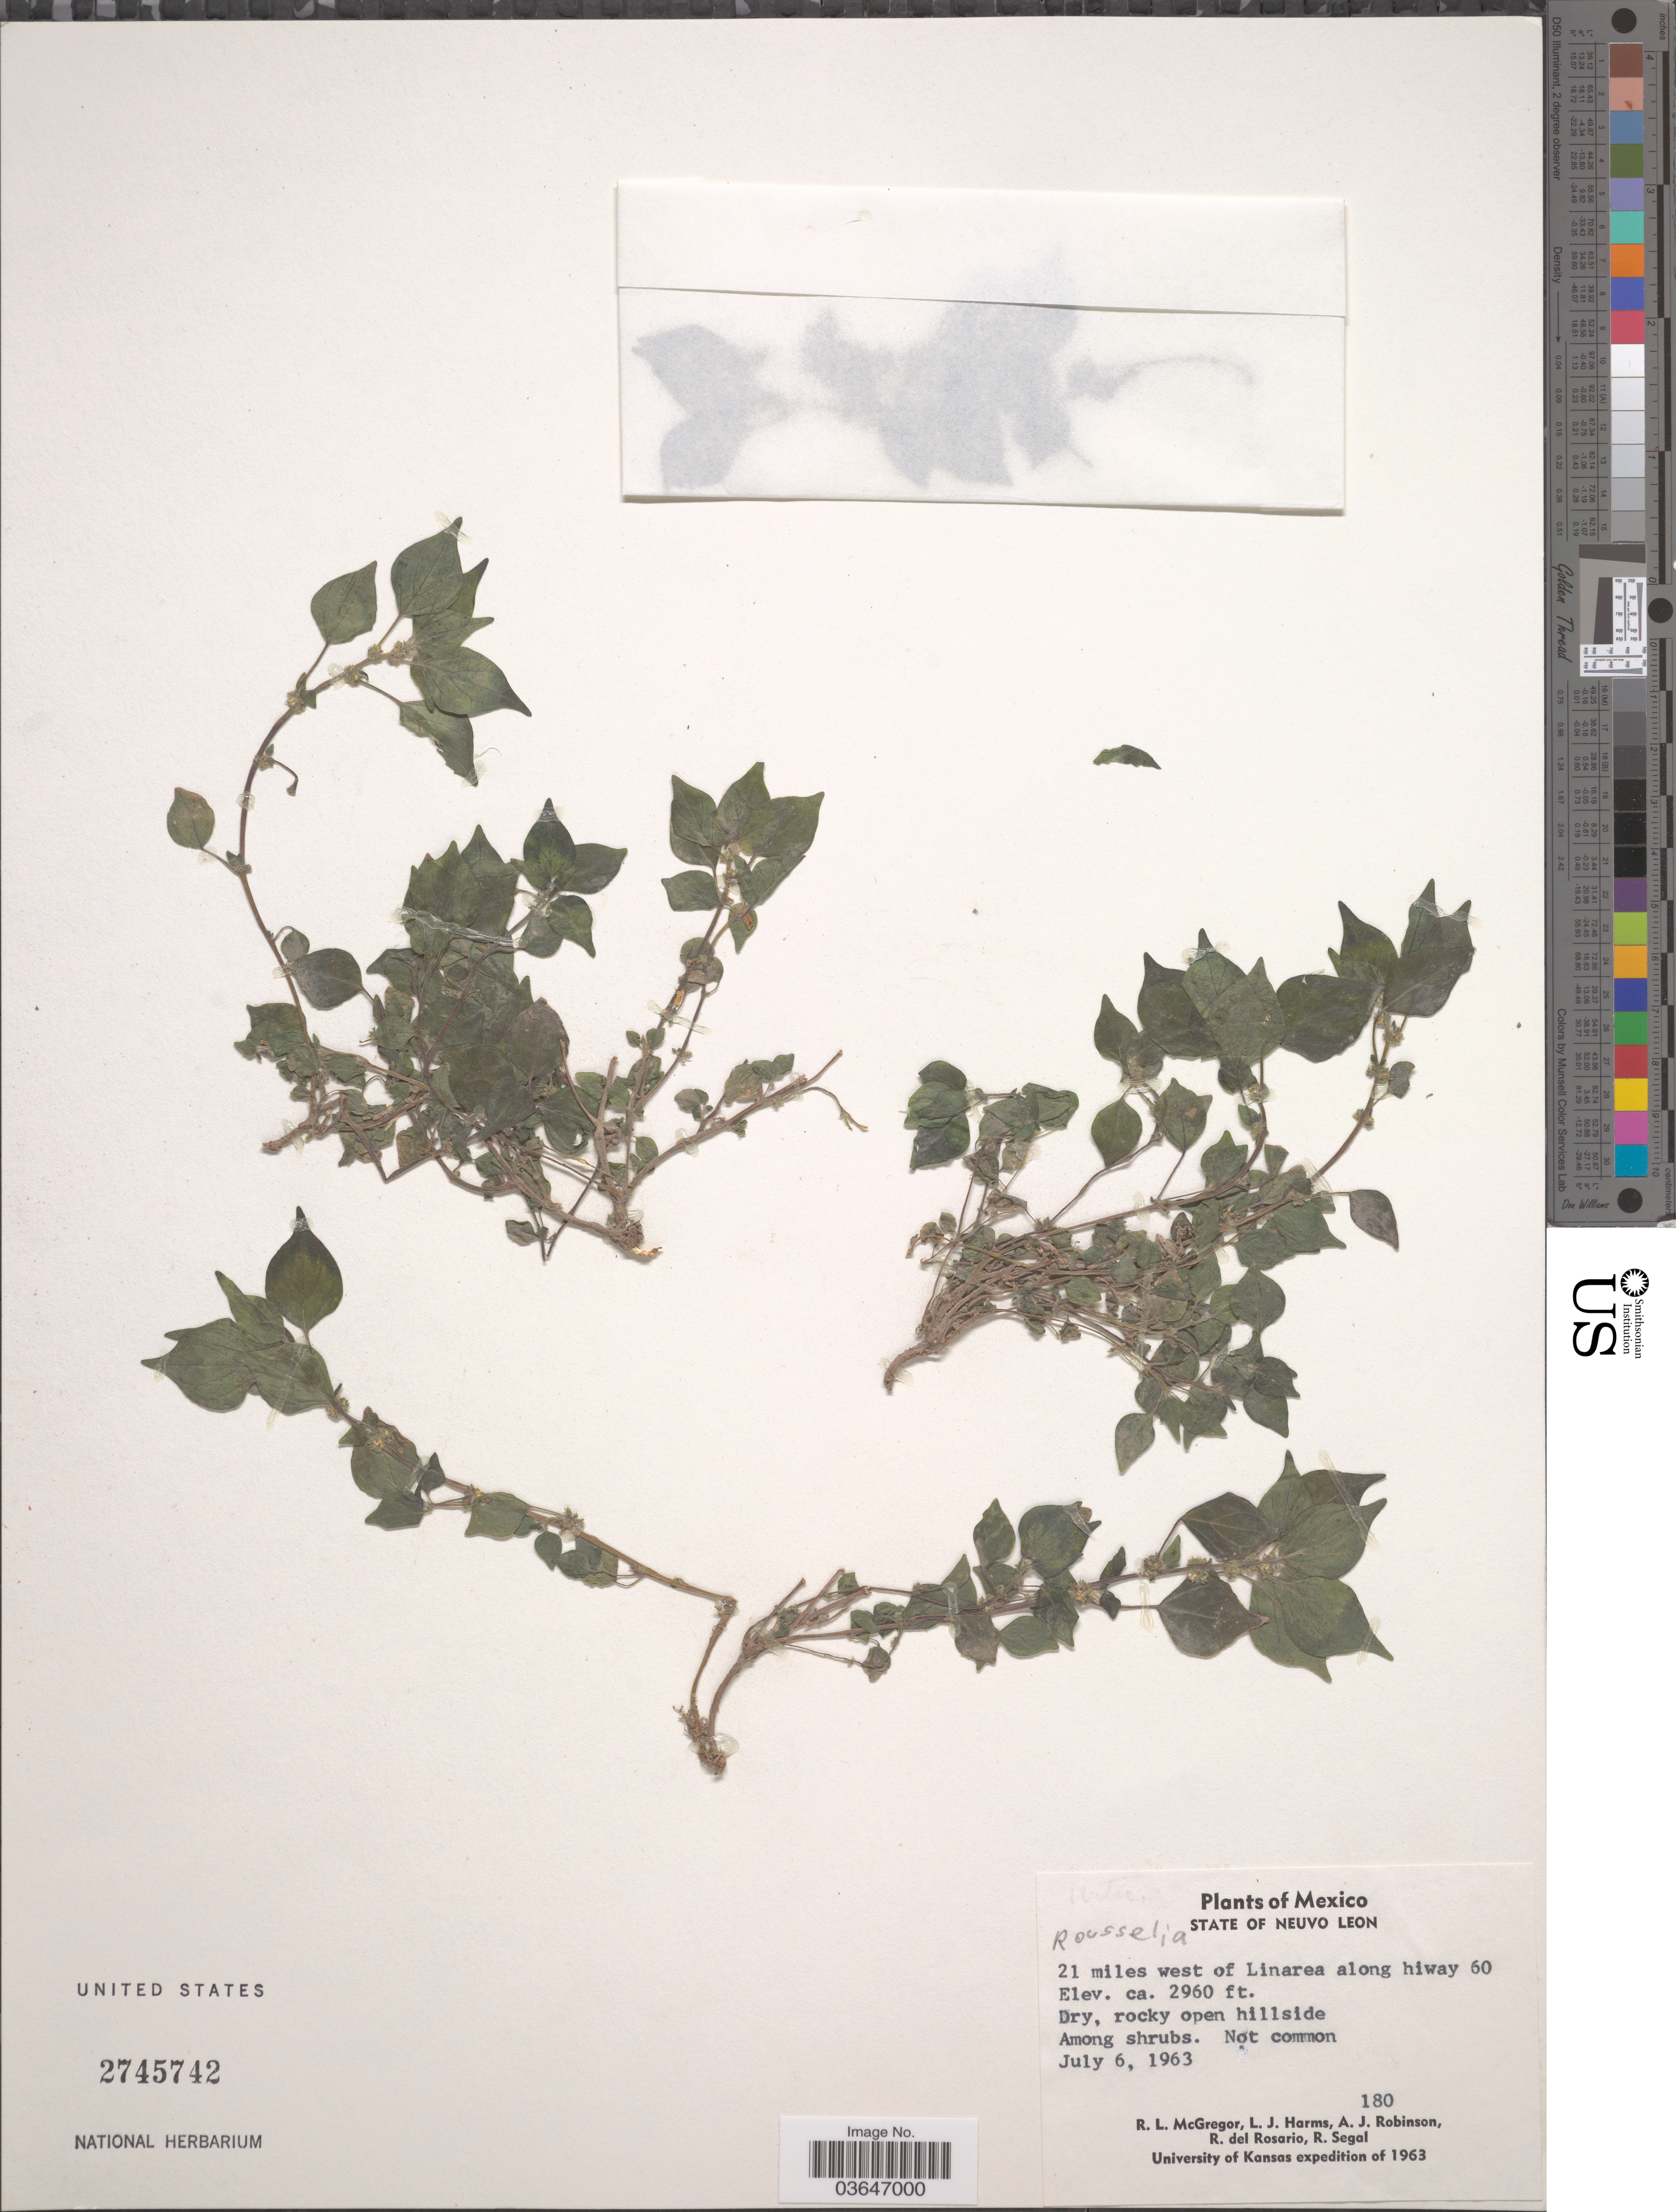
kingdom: Plantae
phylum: Tracheophyta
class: Magnoliopsida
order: Rosales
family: Urticaceae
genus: Rousselia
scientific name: Rousselia sp.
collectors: R. McGregor, L. Harms, A. J. Robinson, R. del Rosario & R. Segal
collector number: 180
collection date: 1963-07-06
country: Mexico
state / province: Nuevo León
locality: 21 miles west of Linarea along hiway 60.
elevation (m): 902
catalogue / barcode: US 2745742